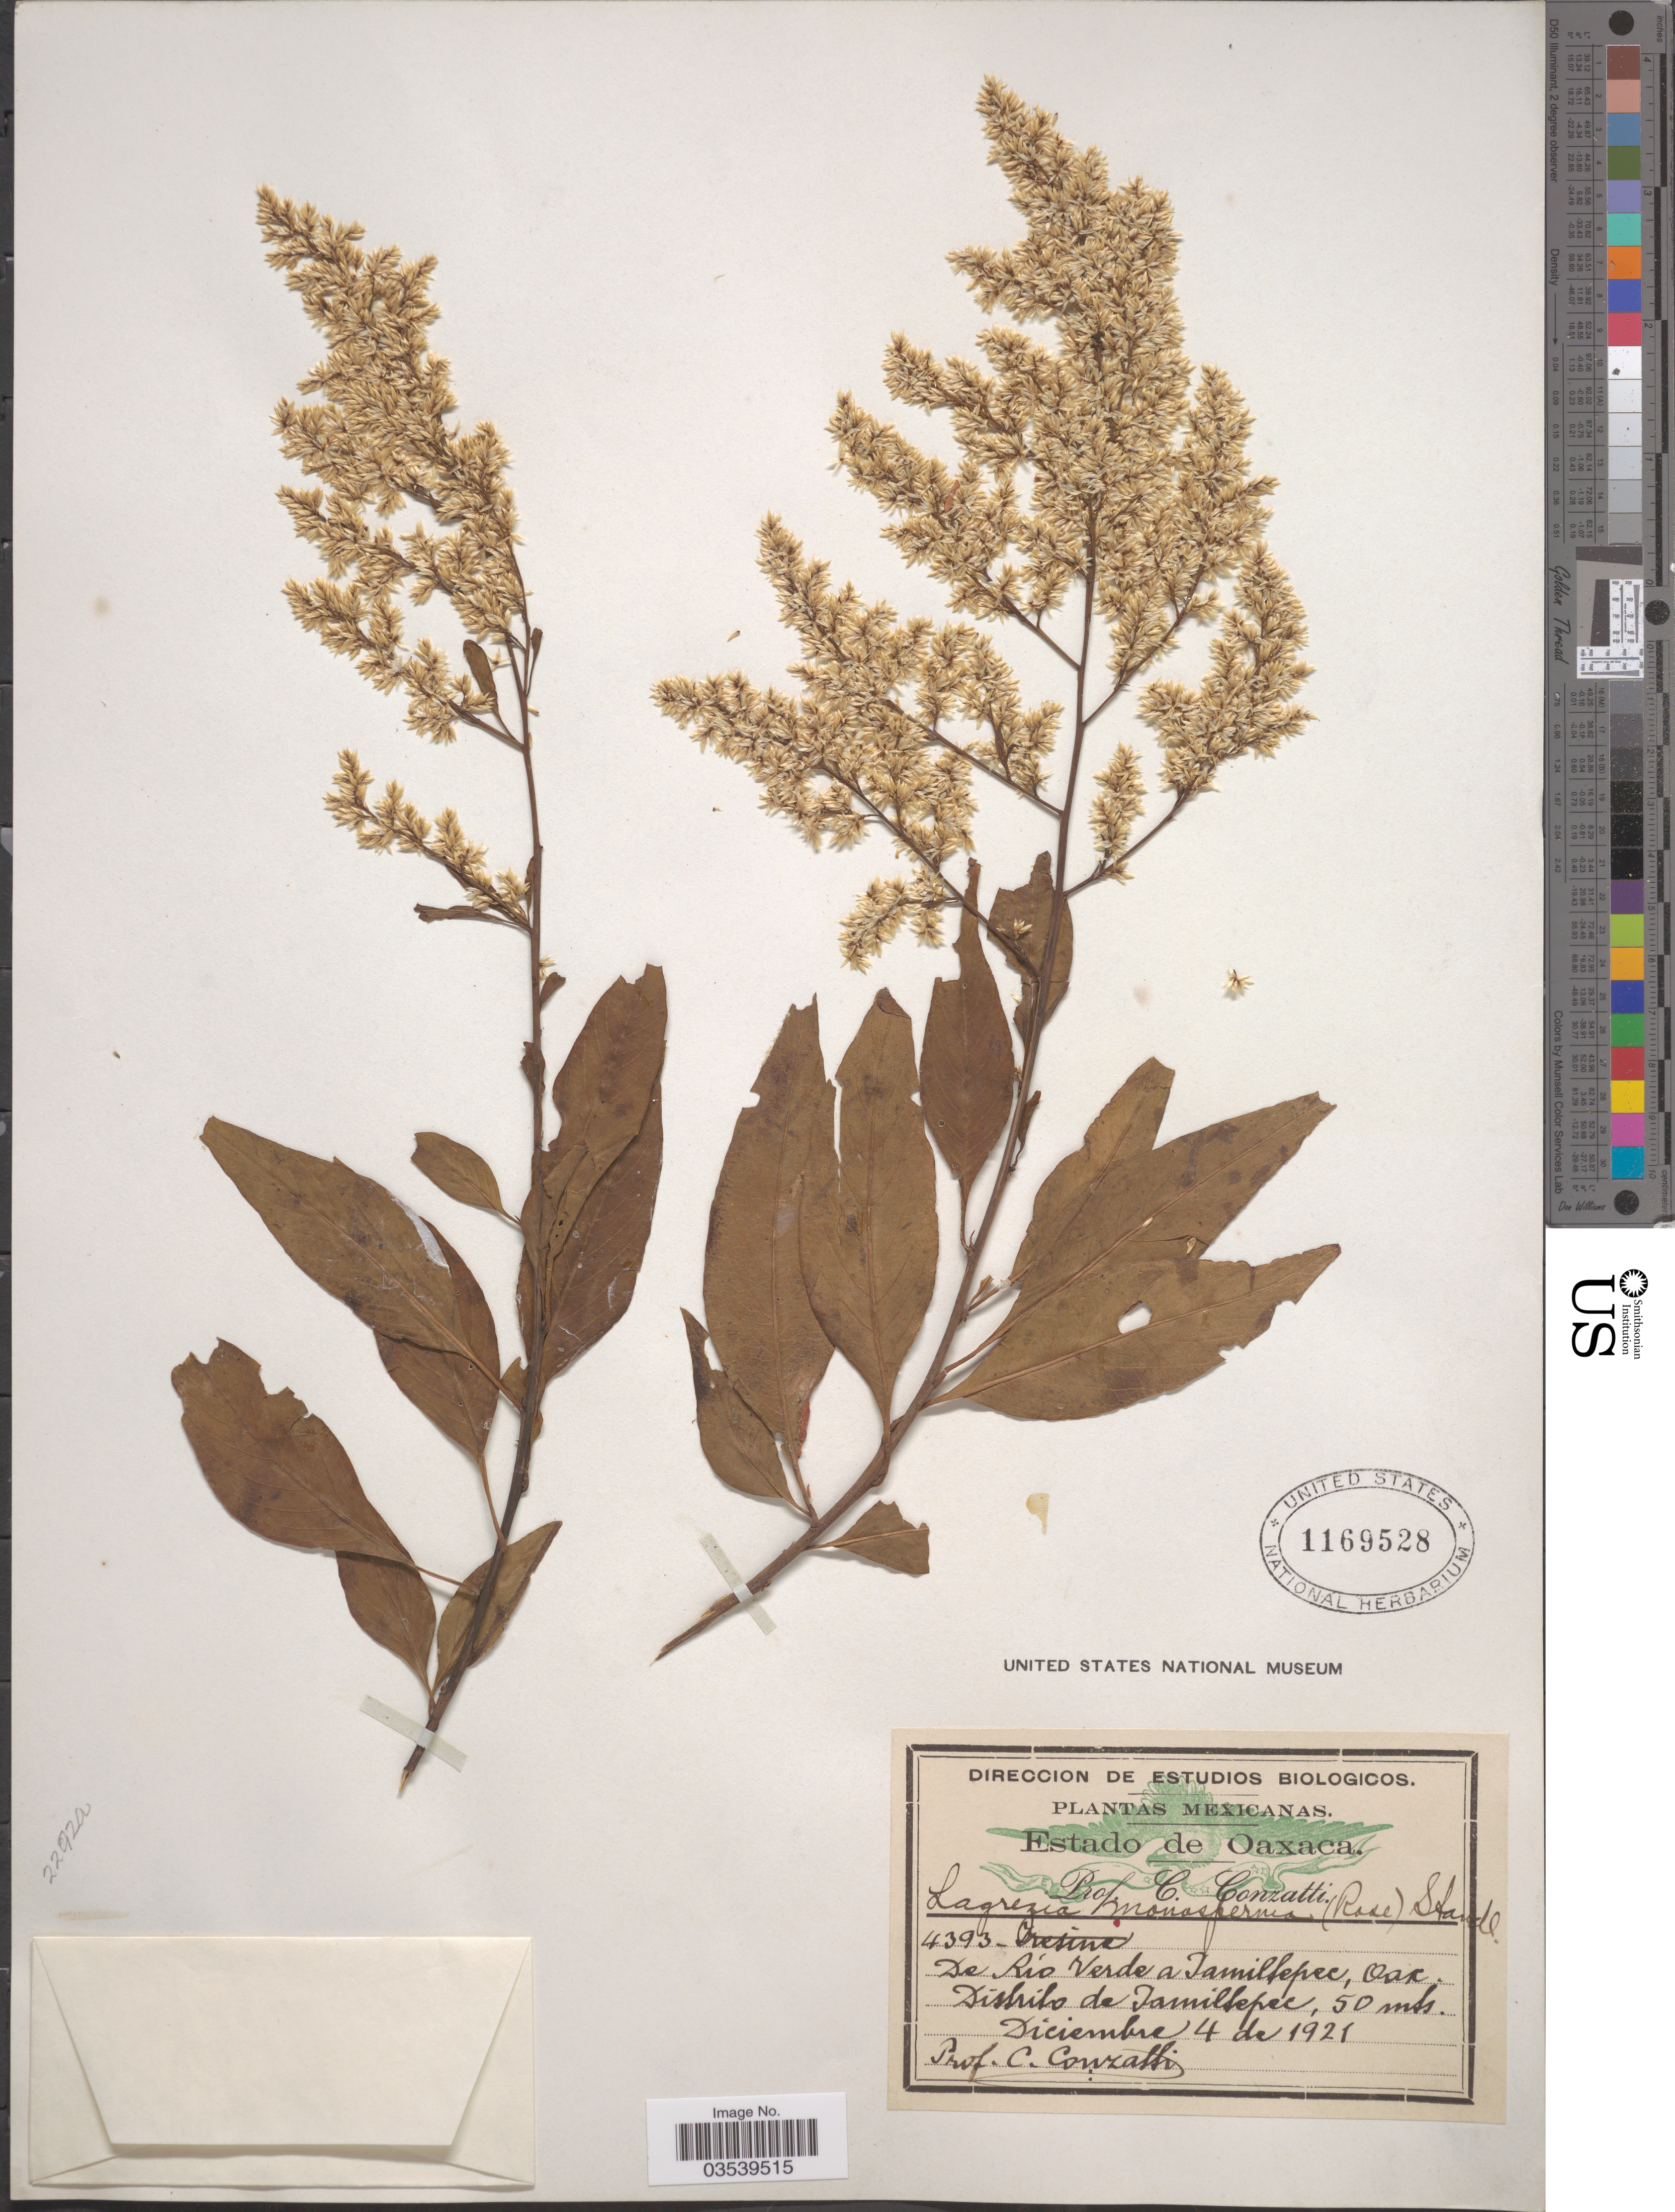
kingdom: Plantae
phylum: Tracheophyta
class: Magnoliopsida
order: Caryophyllales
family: Amaranthaceae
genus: Lagrezia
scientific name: Lagrezia monosperma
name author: (Rose) Standl.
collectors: C. Conzatti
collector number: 4393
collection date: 1921-12-04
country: Mexico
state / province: Oaxaca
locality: De Río Verde a Tamiltepec. Distrito de Tamiltepec.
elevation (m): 50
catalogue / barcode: US 1169528